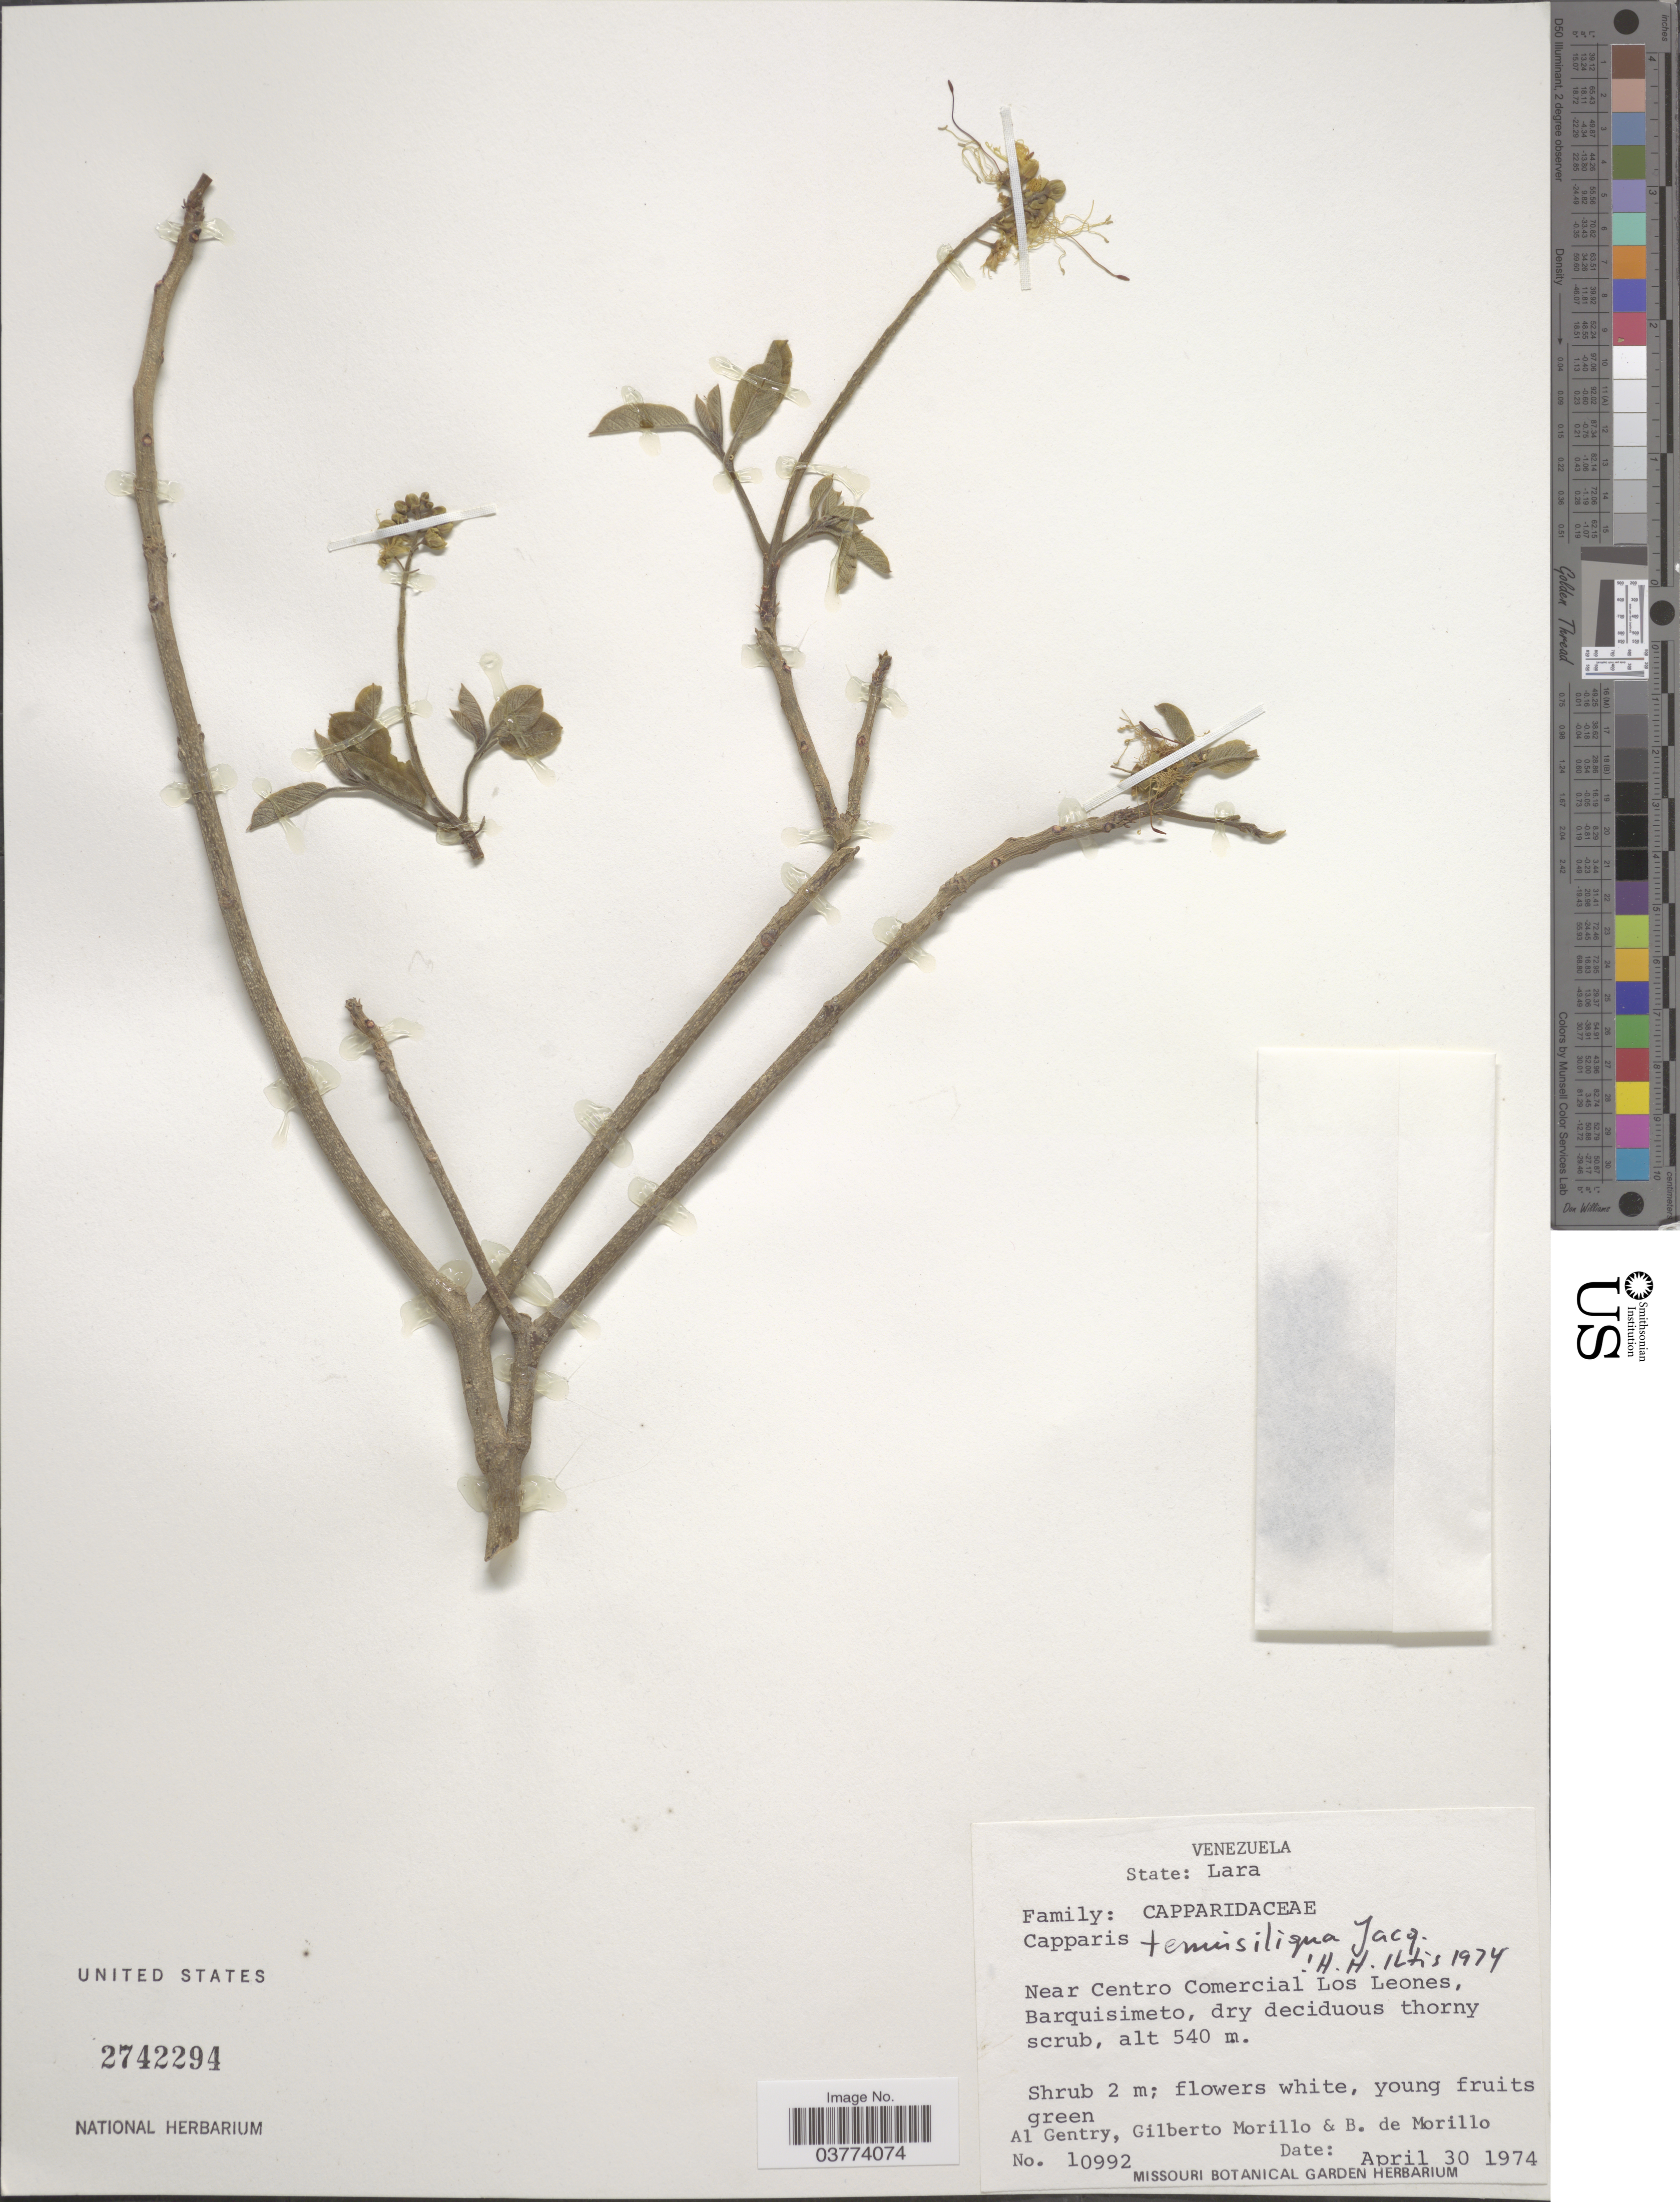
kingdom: Plantae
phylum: Tracheophyta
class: Magnoliopsida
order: Brassicales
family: Capparaceae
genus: Monilicarpa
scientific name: Monilicarpa tenuisiliqua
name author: (Jacq.) Cornejo & Iltis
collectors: A. H. Gentry, G. N. Morillo & B. Morillo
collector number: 10992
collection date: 1974-04-30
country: Venezuela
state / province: Lara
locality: Near Centro Comercial Los Leones, Barquisimeto.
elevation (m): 540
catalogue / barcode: US 2742294